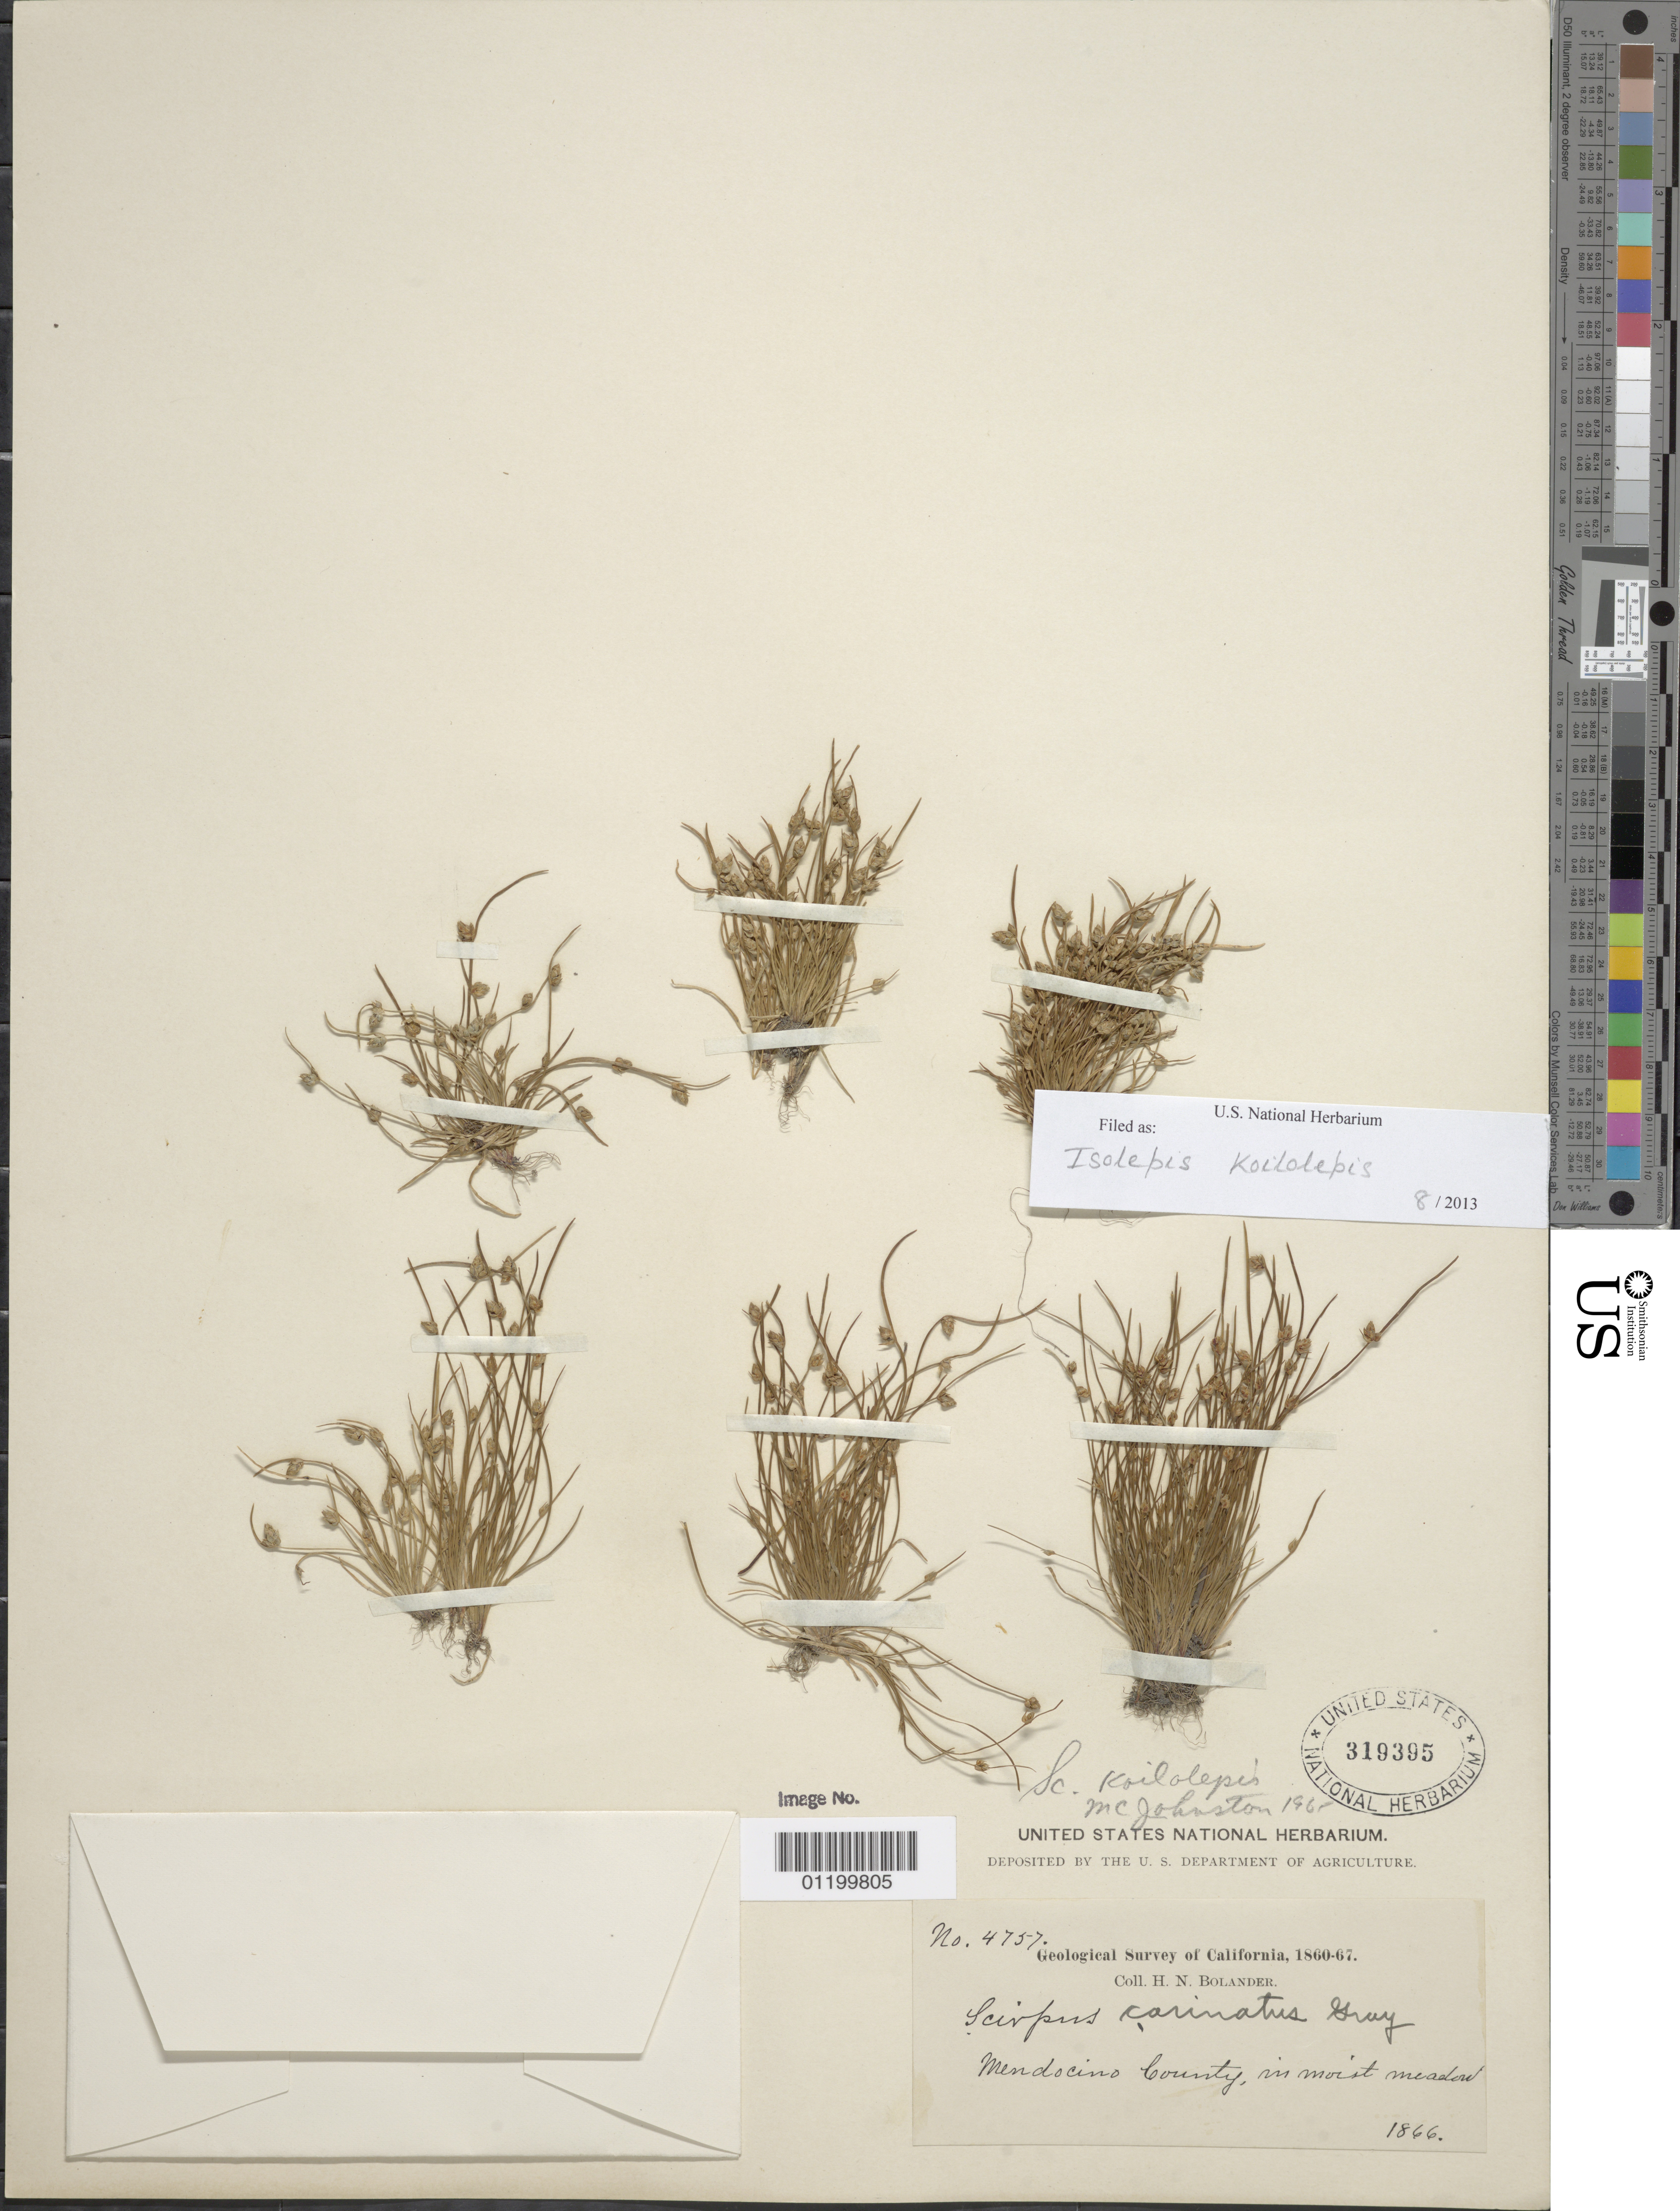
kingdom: Plantae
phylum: Tracheophyta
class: Liliopsida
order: Poales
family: Cyperaceae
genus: Isolepis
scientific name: Isolepis carinata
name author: Hook. & Arn. ex Torr.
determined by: Strong, M. T., (US), Smithsonian Institution - National Museum of Natural History (UNITED STATES)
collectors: H. Bolander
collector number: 4757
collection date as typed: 1866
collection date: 1866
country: United States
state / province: California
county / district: Mendocino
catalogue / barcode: US 319395